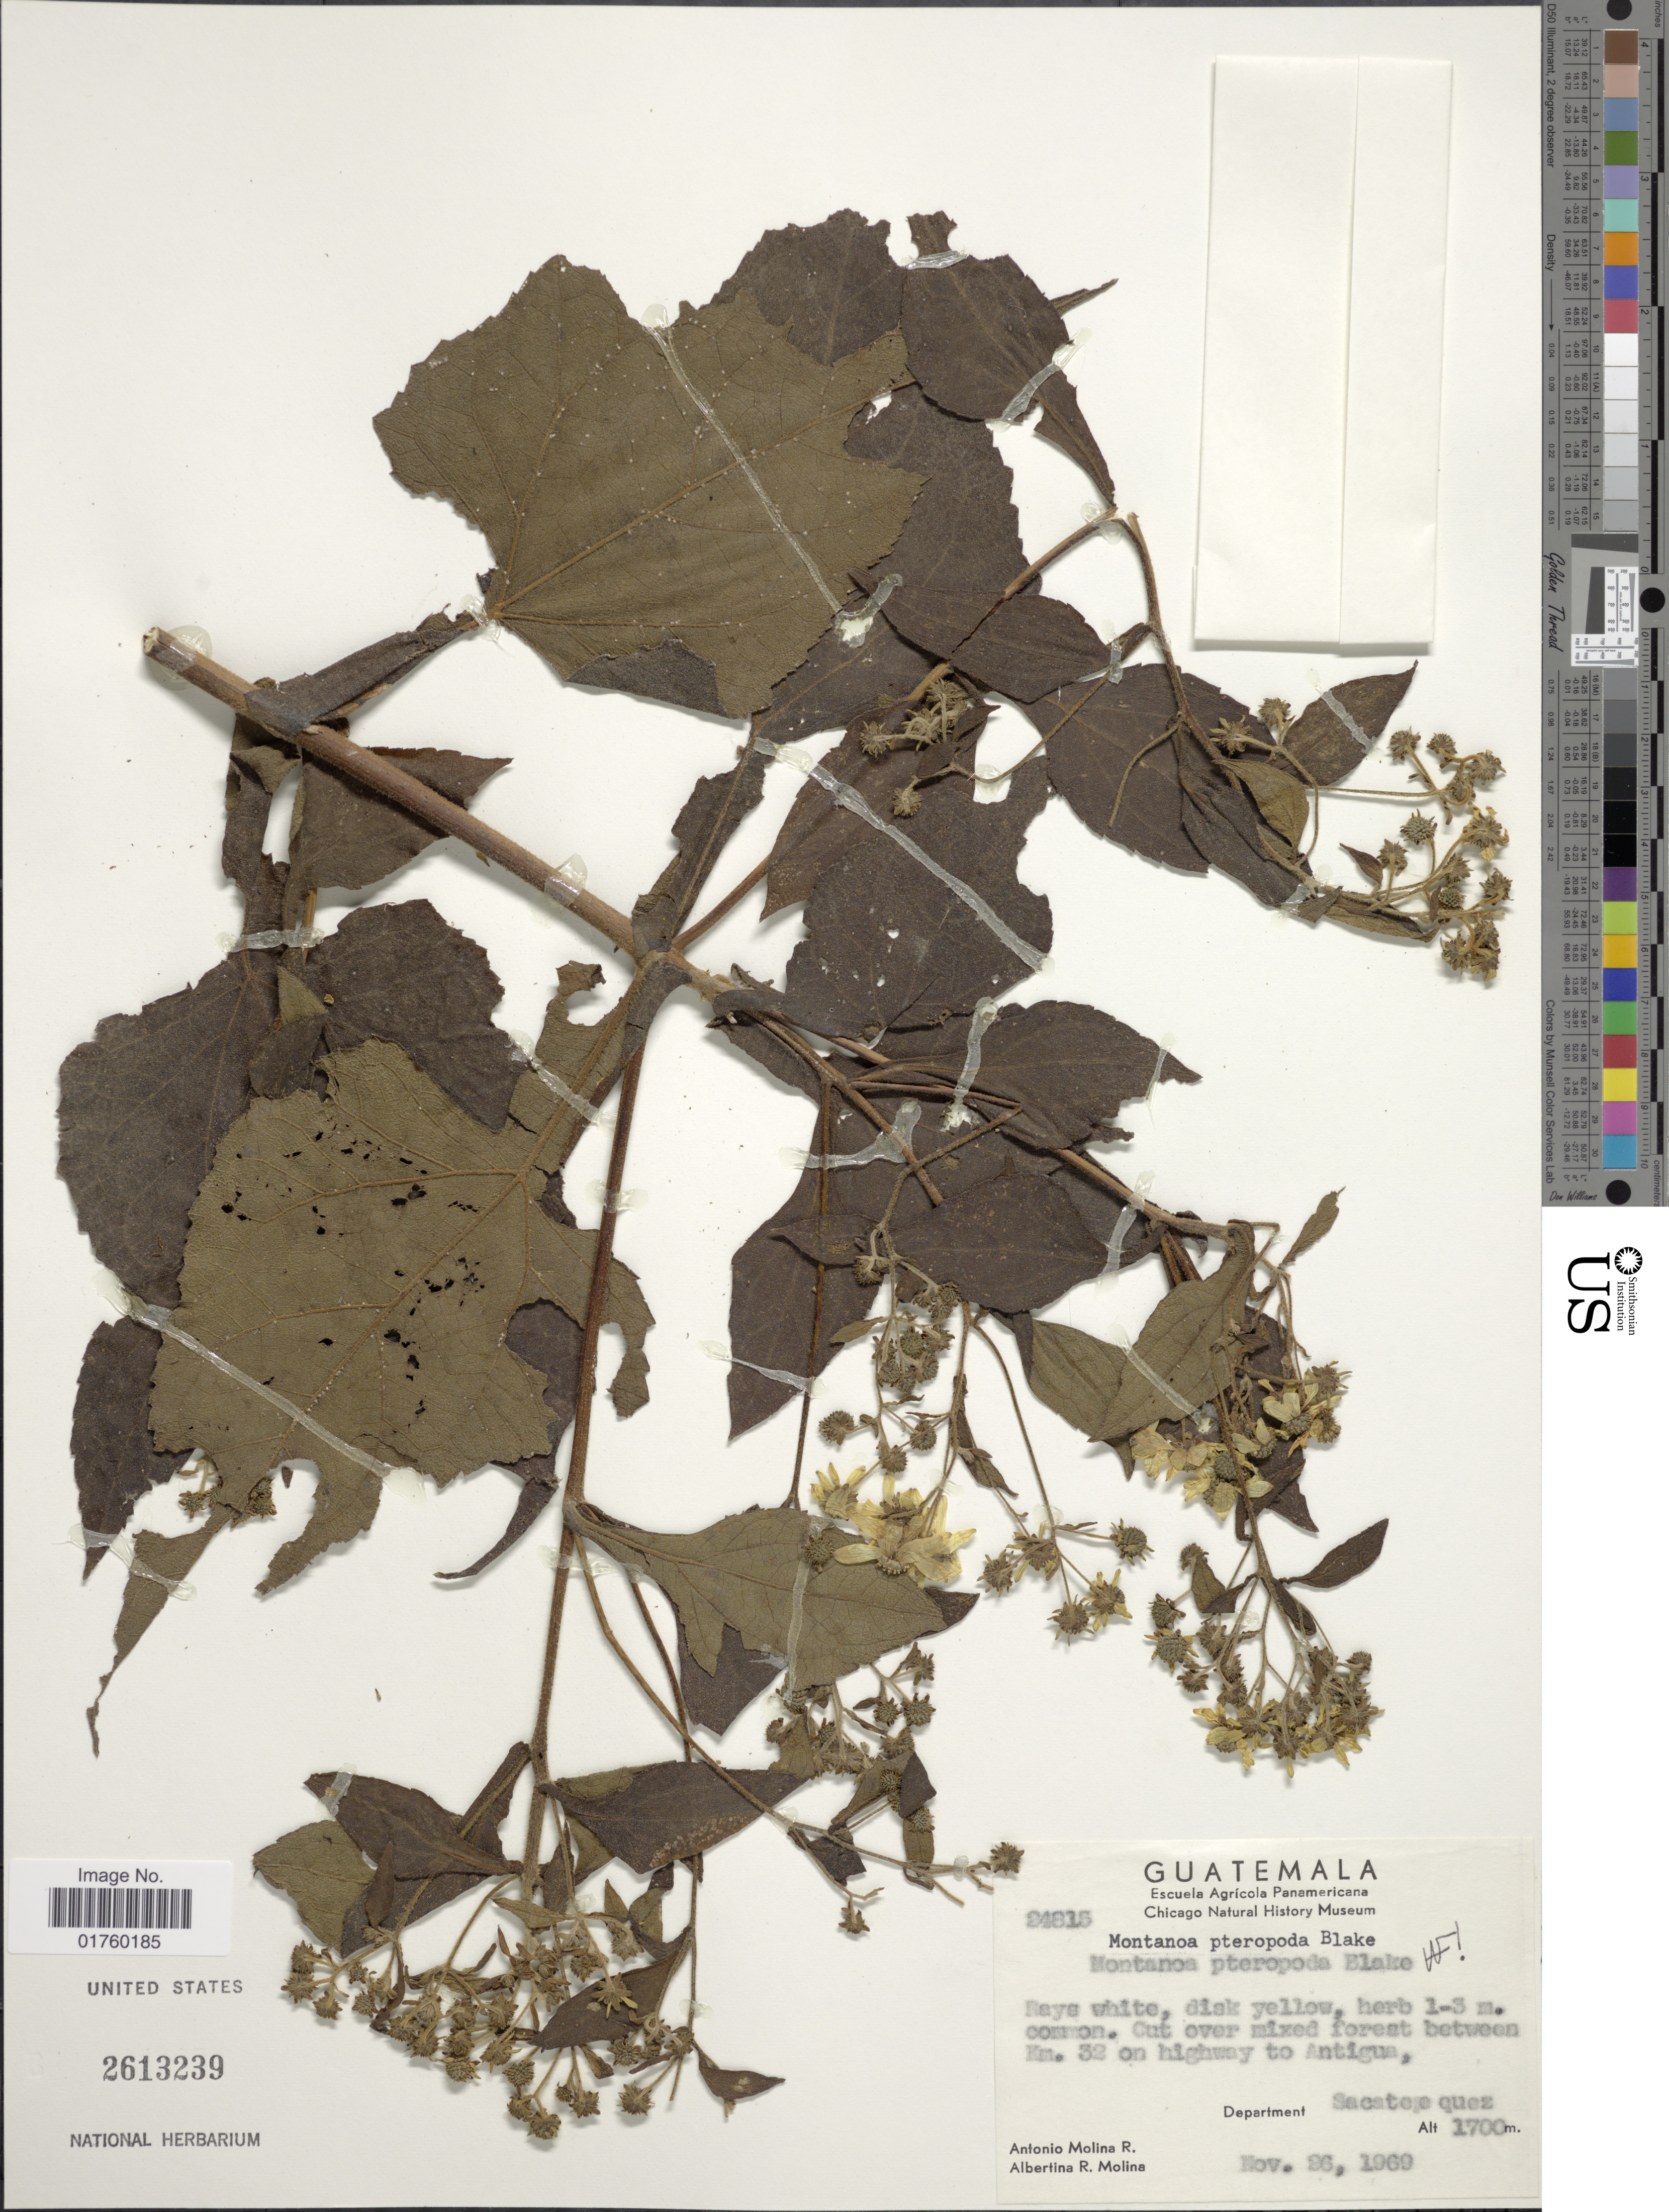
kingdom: Plantae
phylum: Tracheophyta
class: Magnoliopsida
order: Asterales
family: Asteraceae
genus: Montanoa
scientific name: Montanoa pteropoda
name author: S.F. Blake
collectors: A. Molina R. & A. R. Molina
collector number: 24815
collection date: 1969-11-26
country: Guatemala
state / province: Sacatepéquez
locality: Cut over mixed forest between Km. 32 on highway to Antigua.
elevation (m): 1700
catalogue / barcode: US 2613239